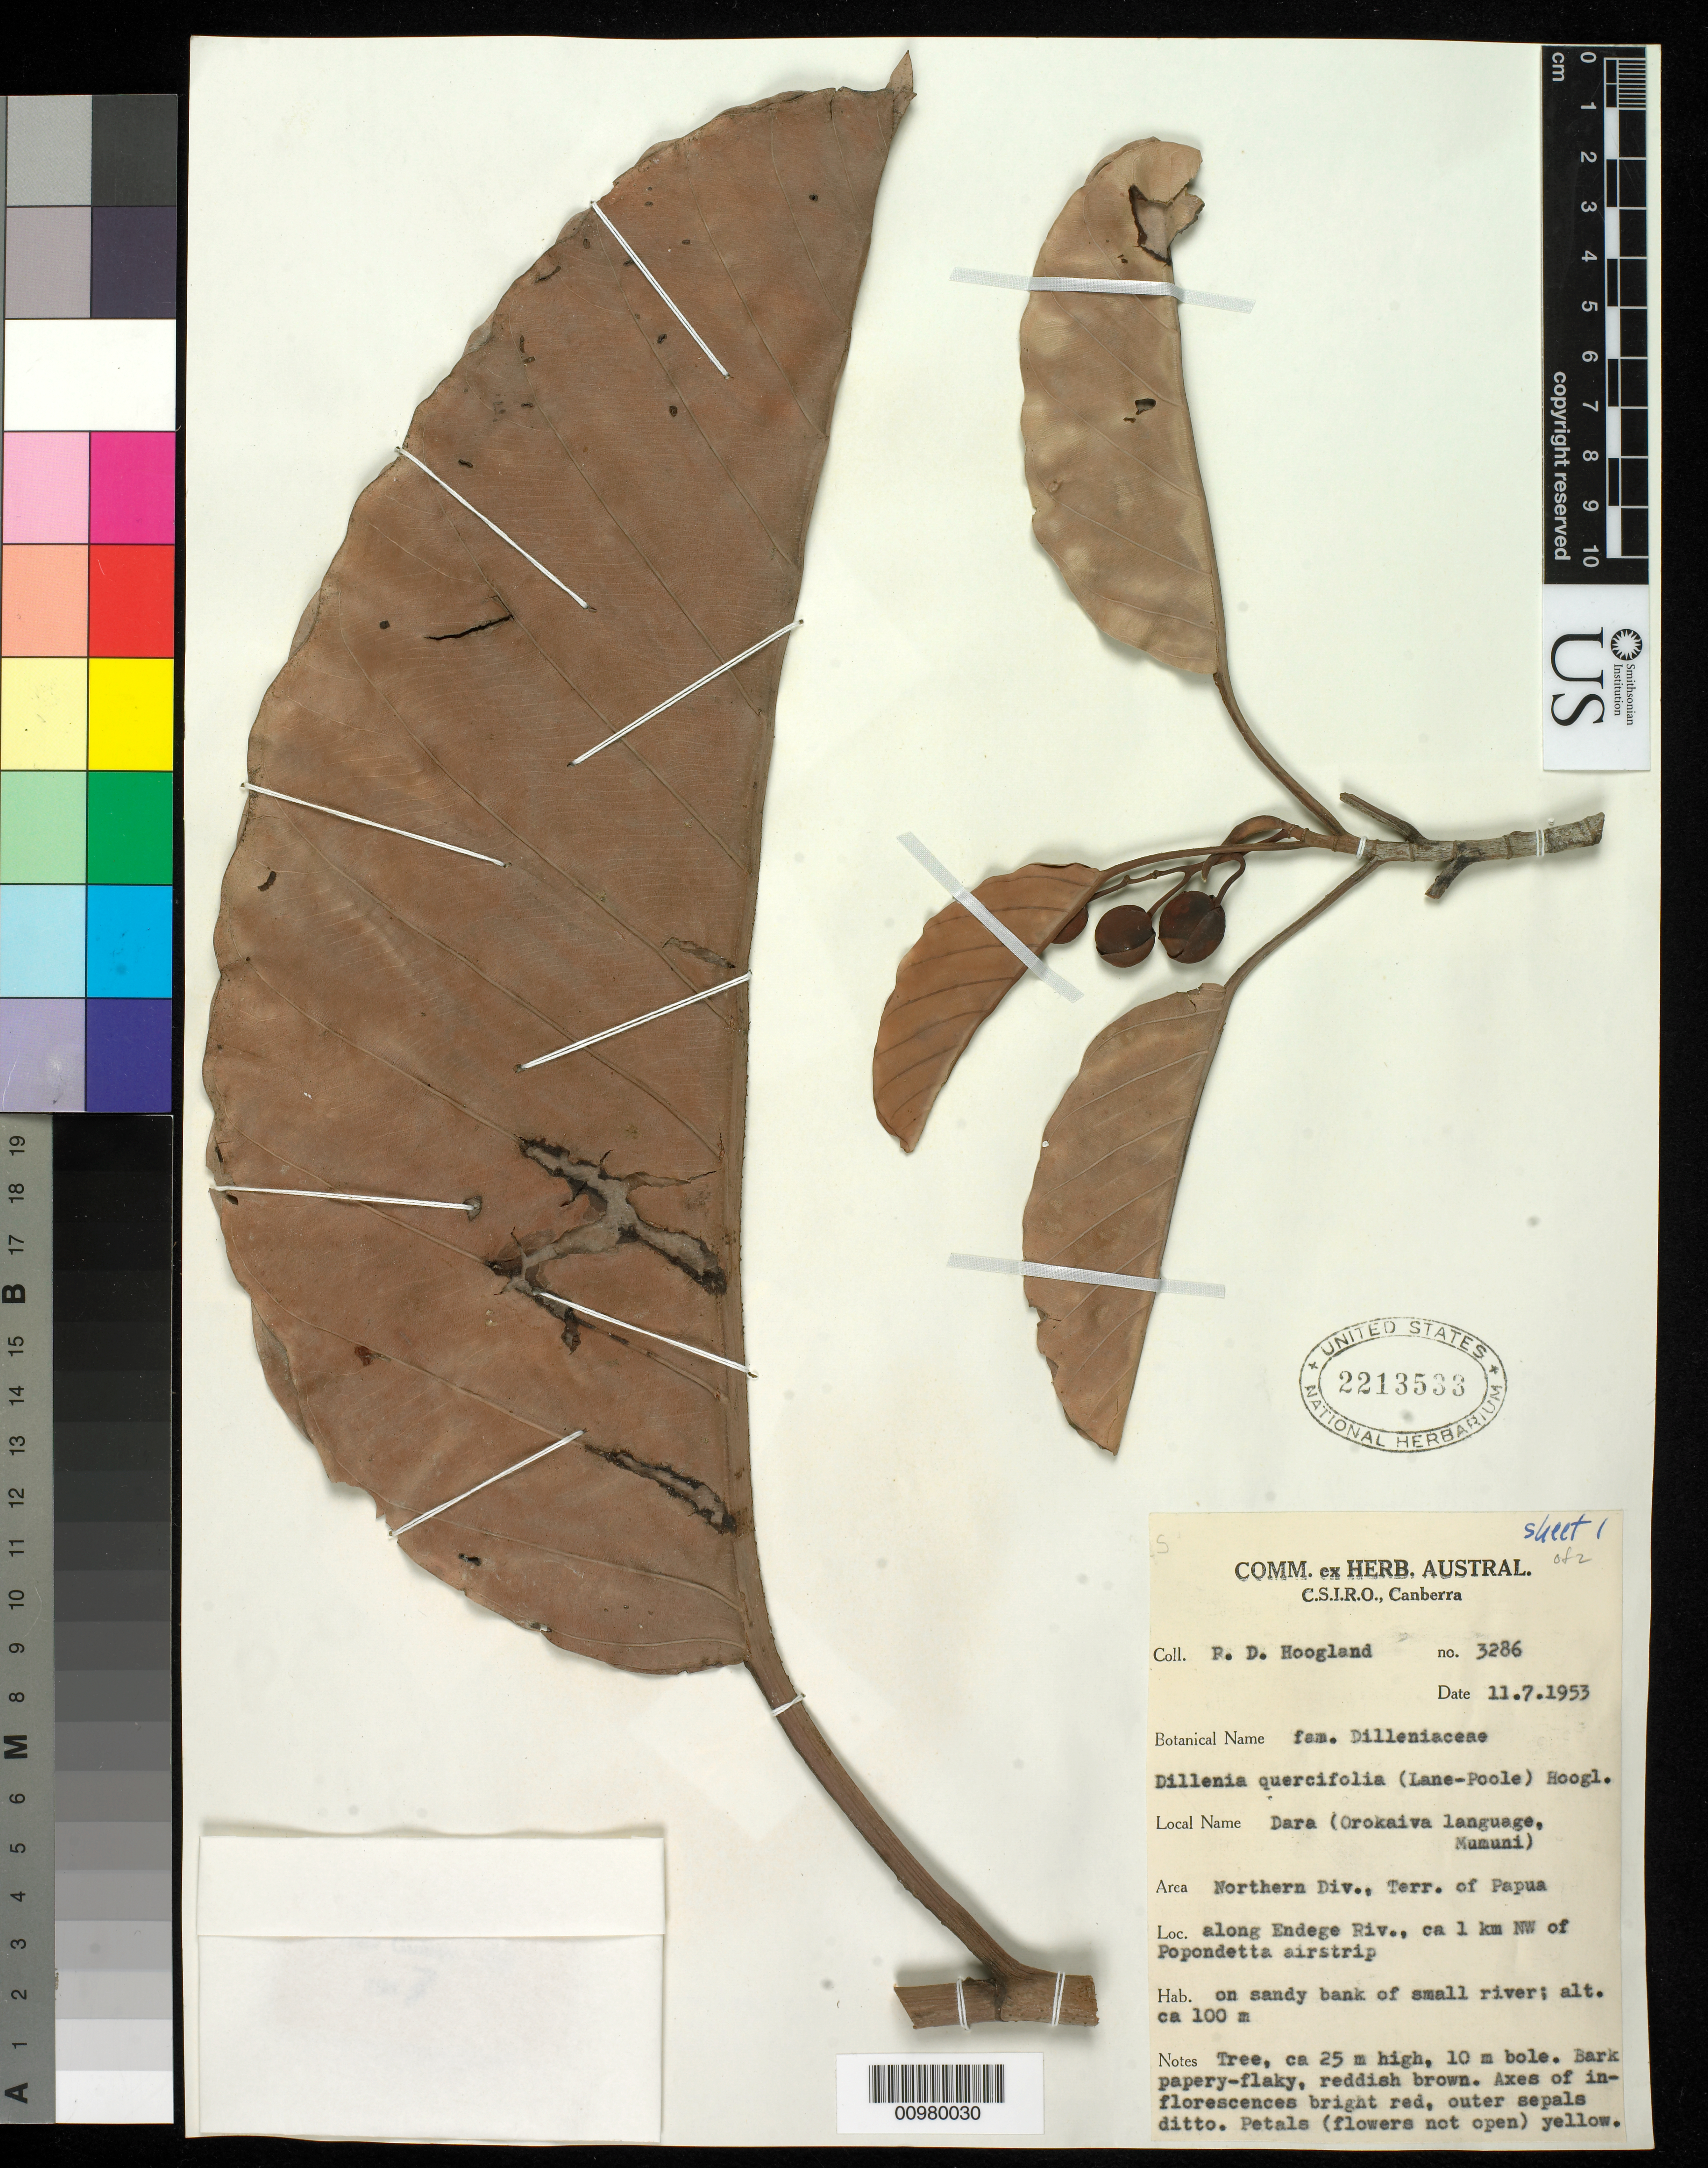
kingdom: Plantae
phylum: Tracheophyta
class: Magnoliopsida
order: Dilleniales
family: Dilleniaceae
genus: Dillenia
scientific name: Dillenia quercifolia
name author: (C.T. White & W.D. Francis ex Lane-Poole) Hoogland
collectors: R. D. Hoogland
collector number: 3286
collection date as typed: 11 Jul 1953 or 07 Nov 1953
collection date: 1953-07-11 or 1953-11-07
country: Papua New Guinea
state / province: Northern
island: New Guinea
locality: Along Endege River, ca 1 km NW of Popondetta airstrip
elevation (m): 100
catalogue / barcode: US 2213533